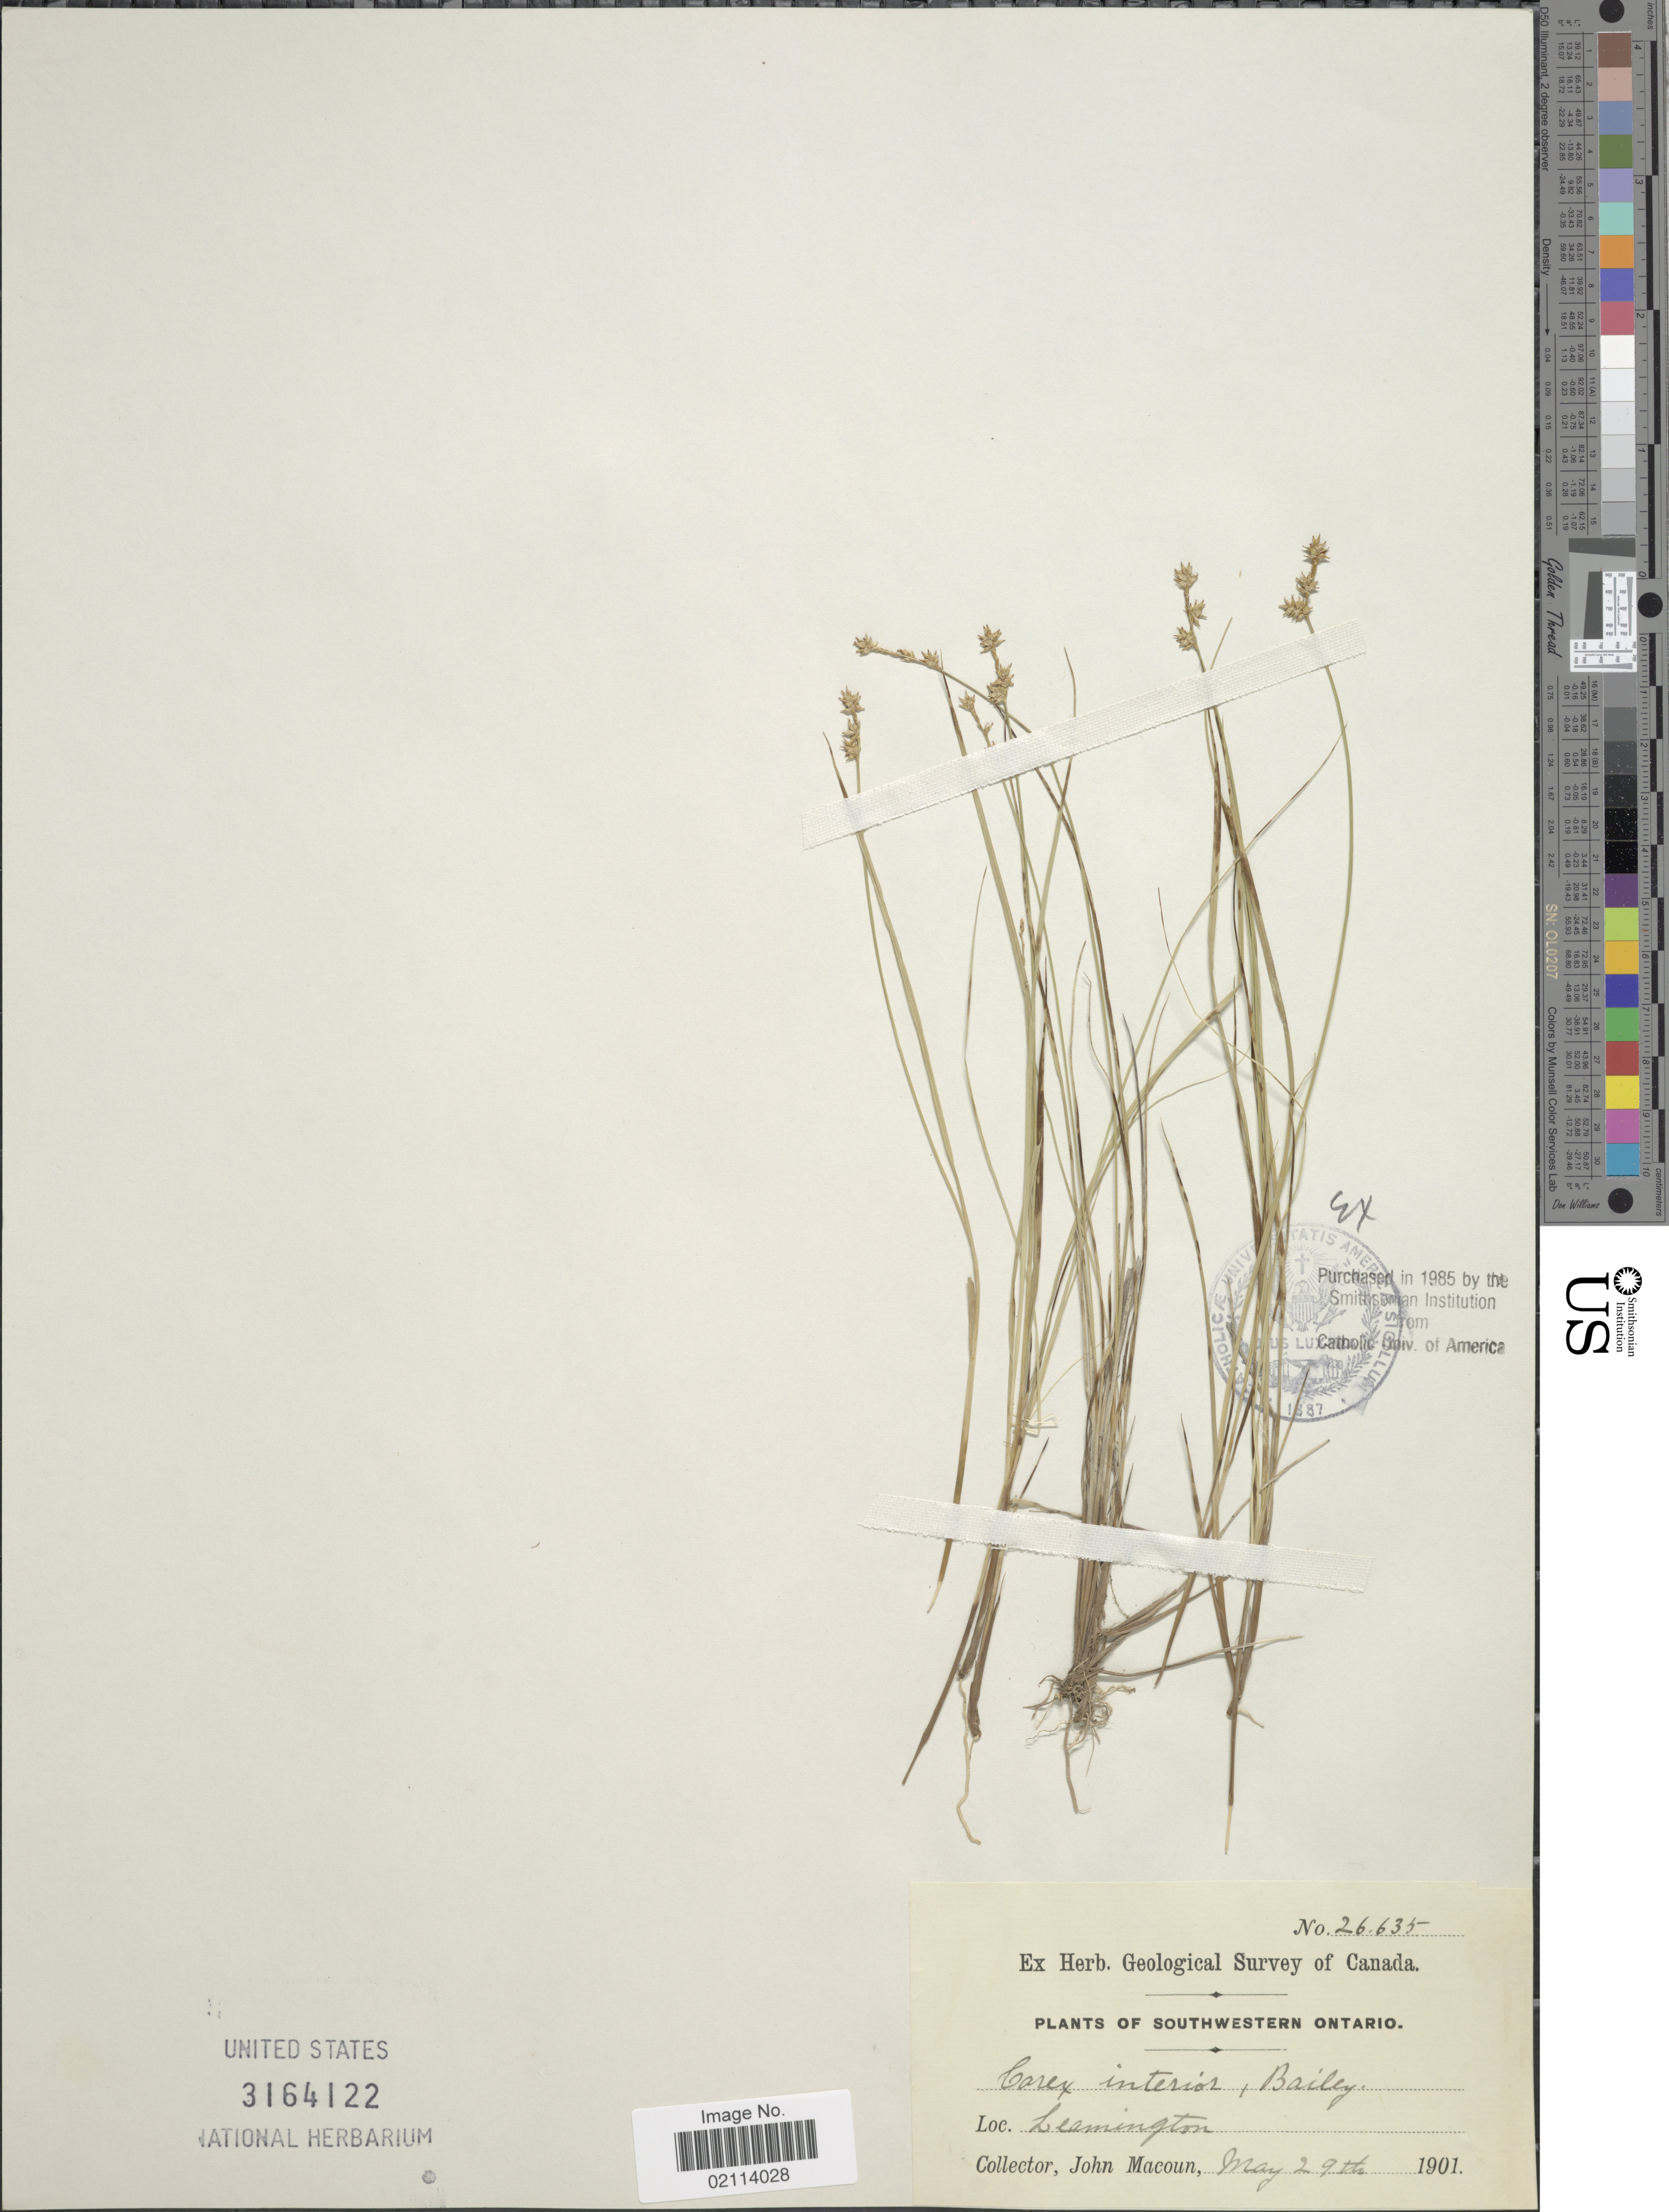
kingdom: Plantae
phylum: Tracheophyta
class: Liliopsida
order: Poales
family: Cyperaceae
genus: Carex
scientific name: Carex interior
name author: L.H. Bailey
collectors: J. Macoun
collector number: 26635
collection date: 1901-05-29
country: Canada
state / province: Ontario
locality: Southwestern Ontario, Leamington.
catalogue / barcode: US 3164122